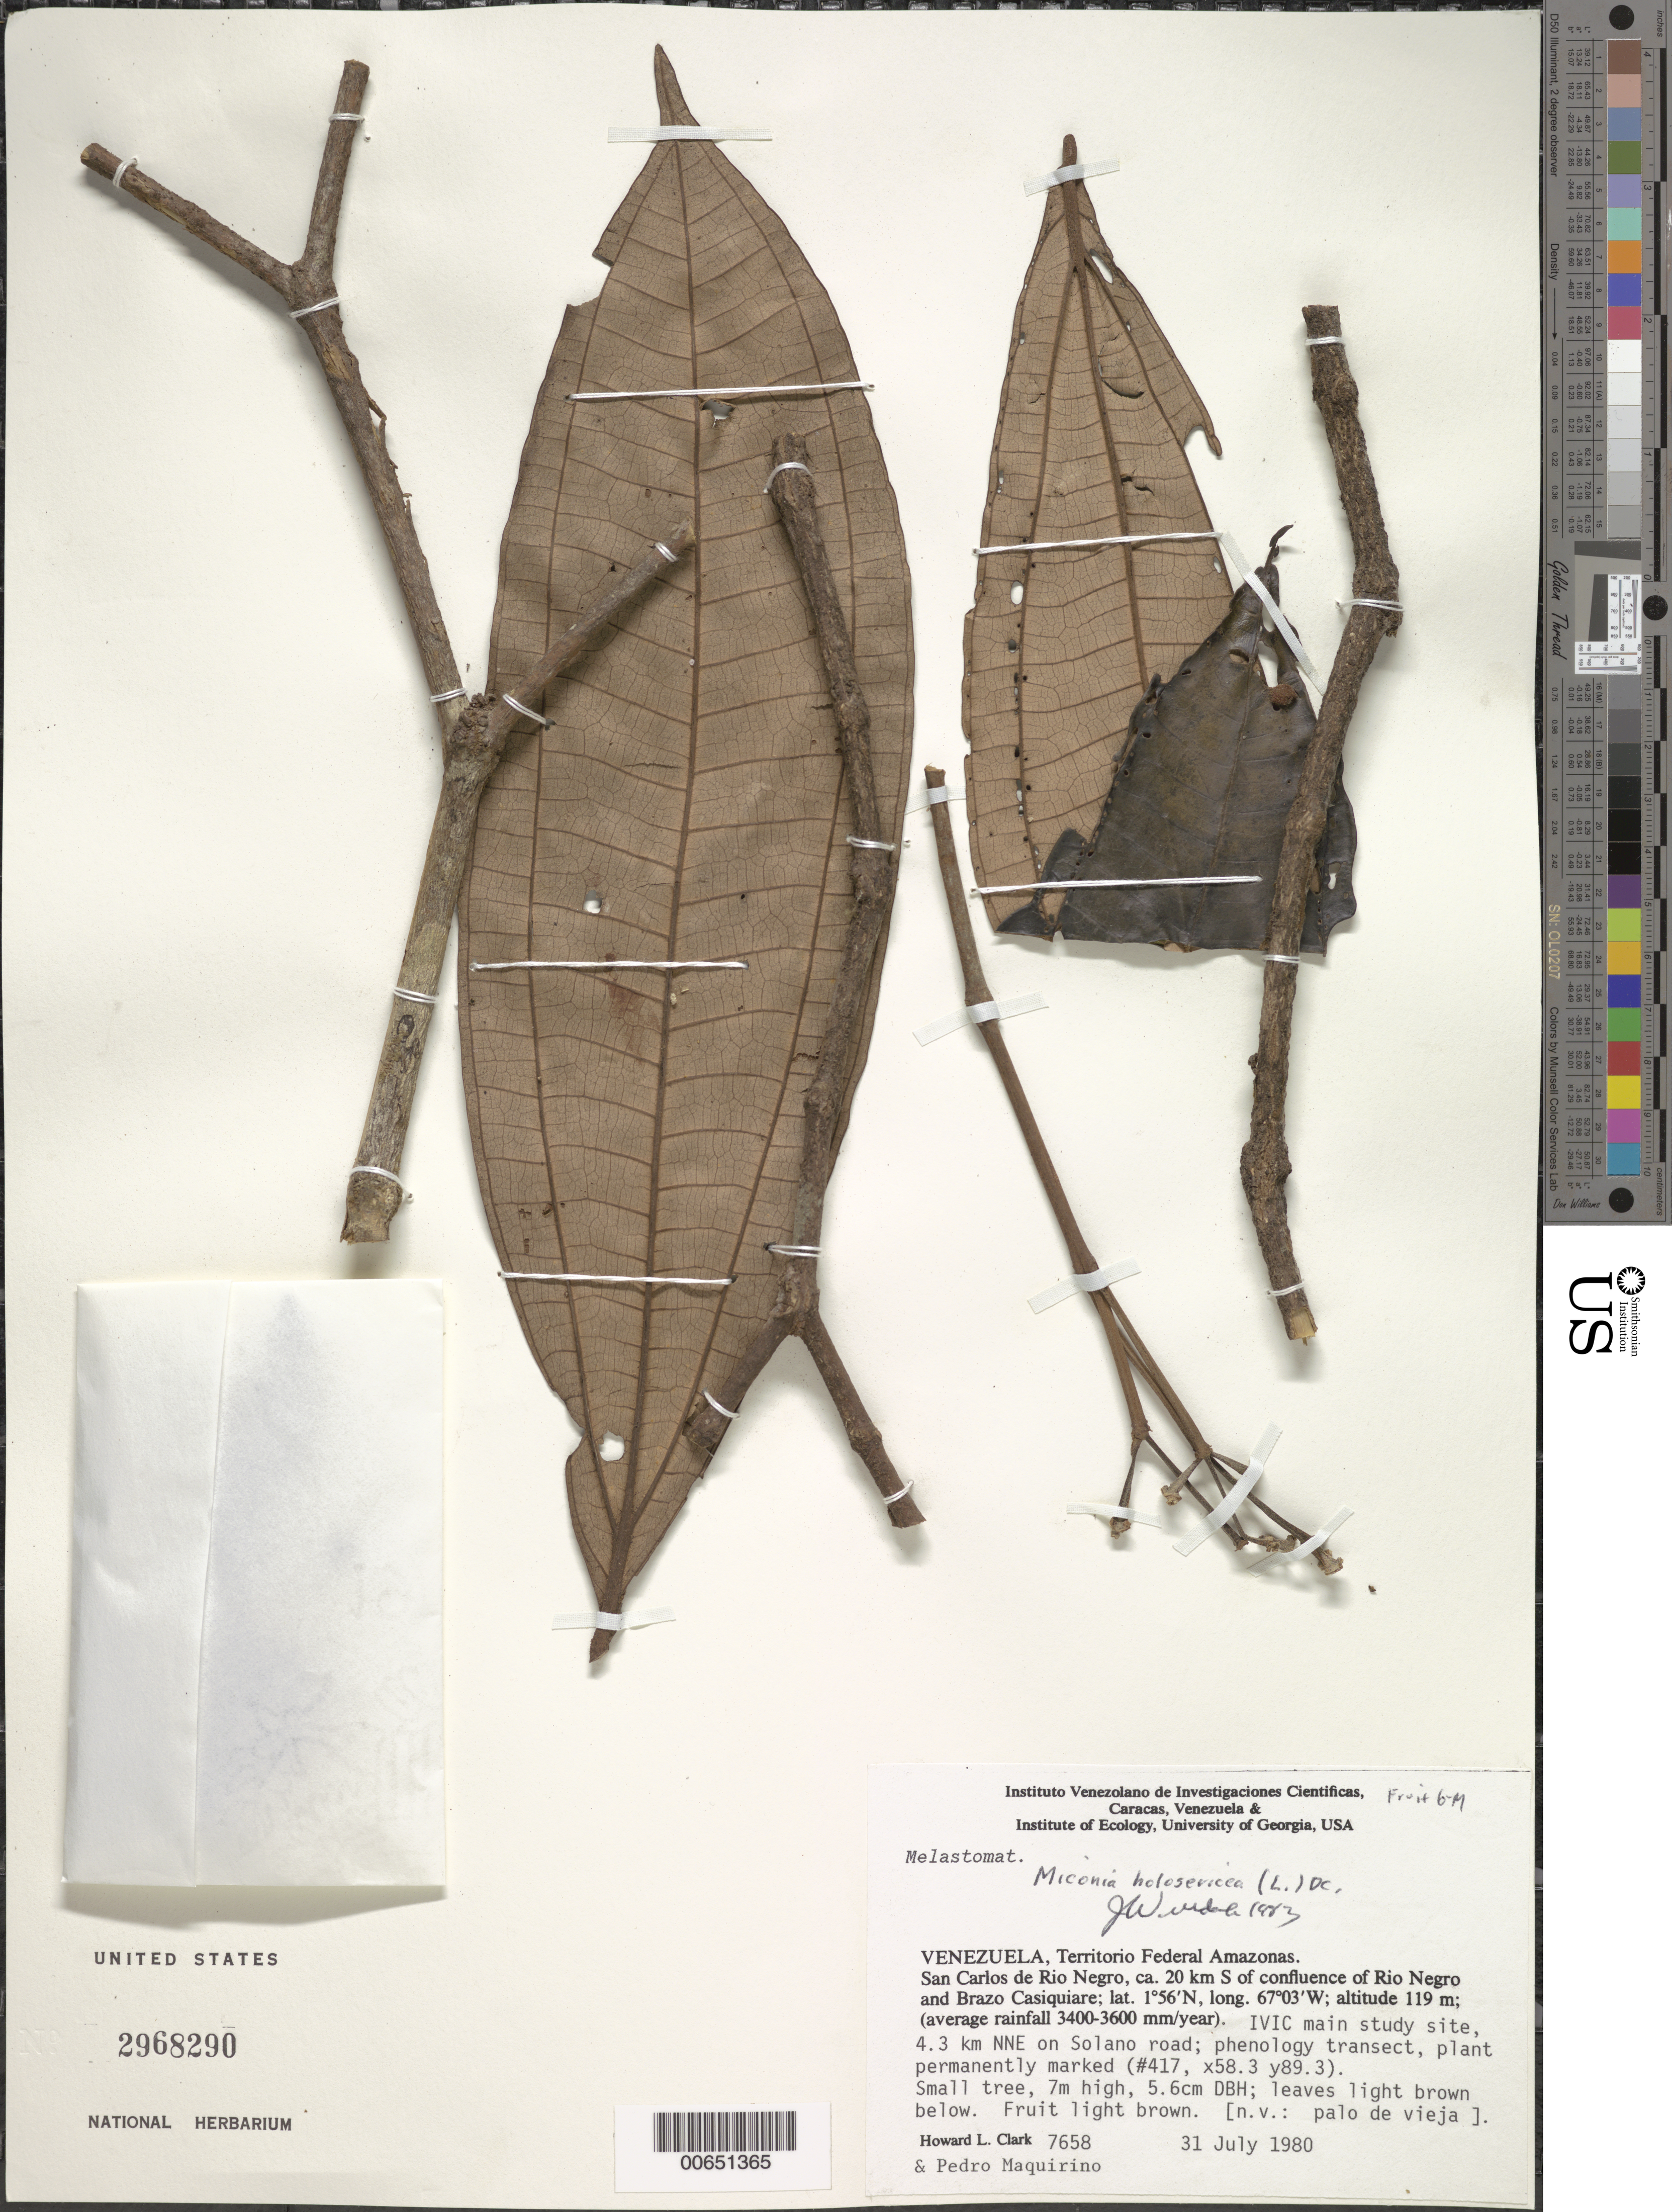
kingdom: Plantae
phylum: Tracheophyta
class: Magnoliopsida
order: Myrtales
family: Melastomataceae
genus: Miconia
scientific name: Miconia holosericea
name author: (L.) DC.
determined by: Wurdack, John J., (US), US (UNITED STATES)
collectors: H. L. Clark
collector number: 7658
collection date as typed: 31-Jul-80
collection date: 1980-07-31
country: Venezuela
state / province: Amazonas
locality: San Carlos de Río Negro, ca. 20 km S of confluence of Río Negro and Brazo Casiquiare, IVIC main study site, 4.3 km NNE on Solano road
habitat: Average rainfall 3400-3600 mm/year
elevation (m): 119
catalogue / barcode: US 2968290